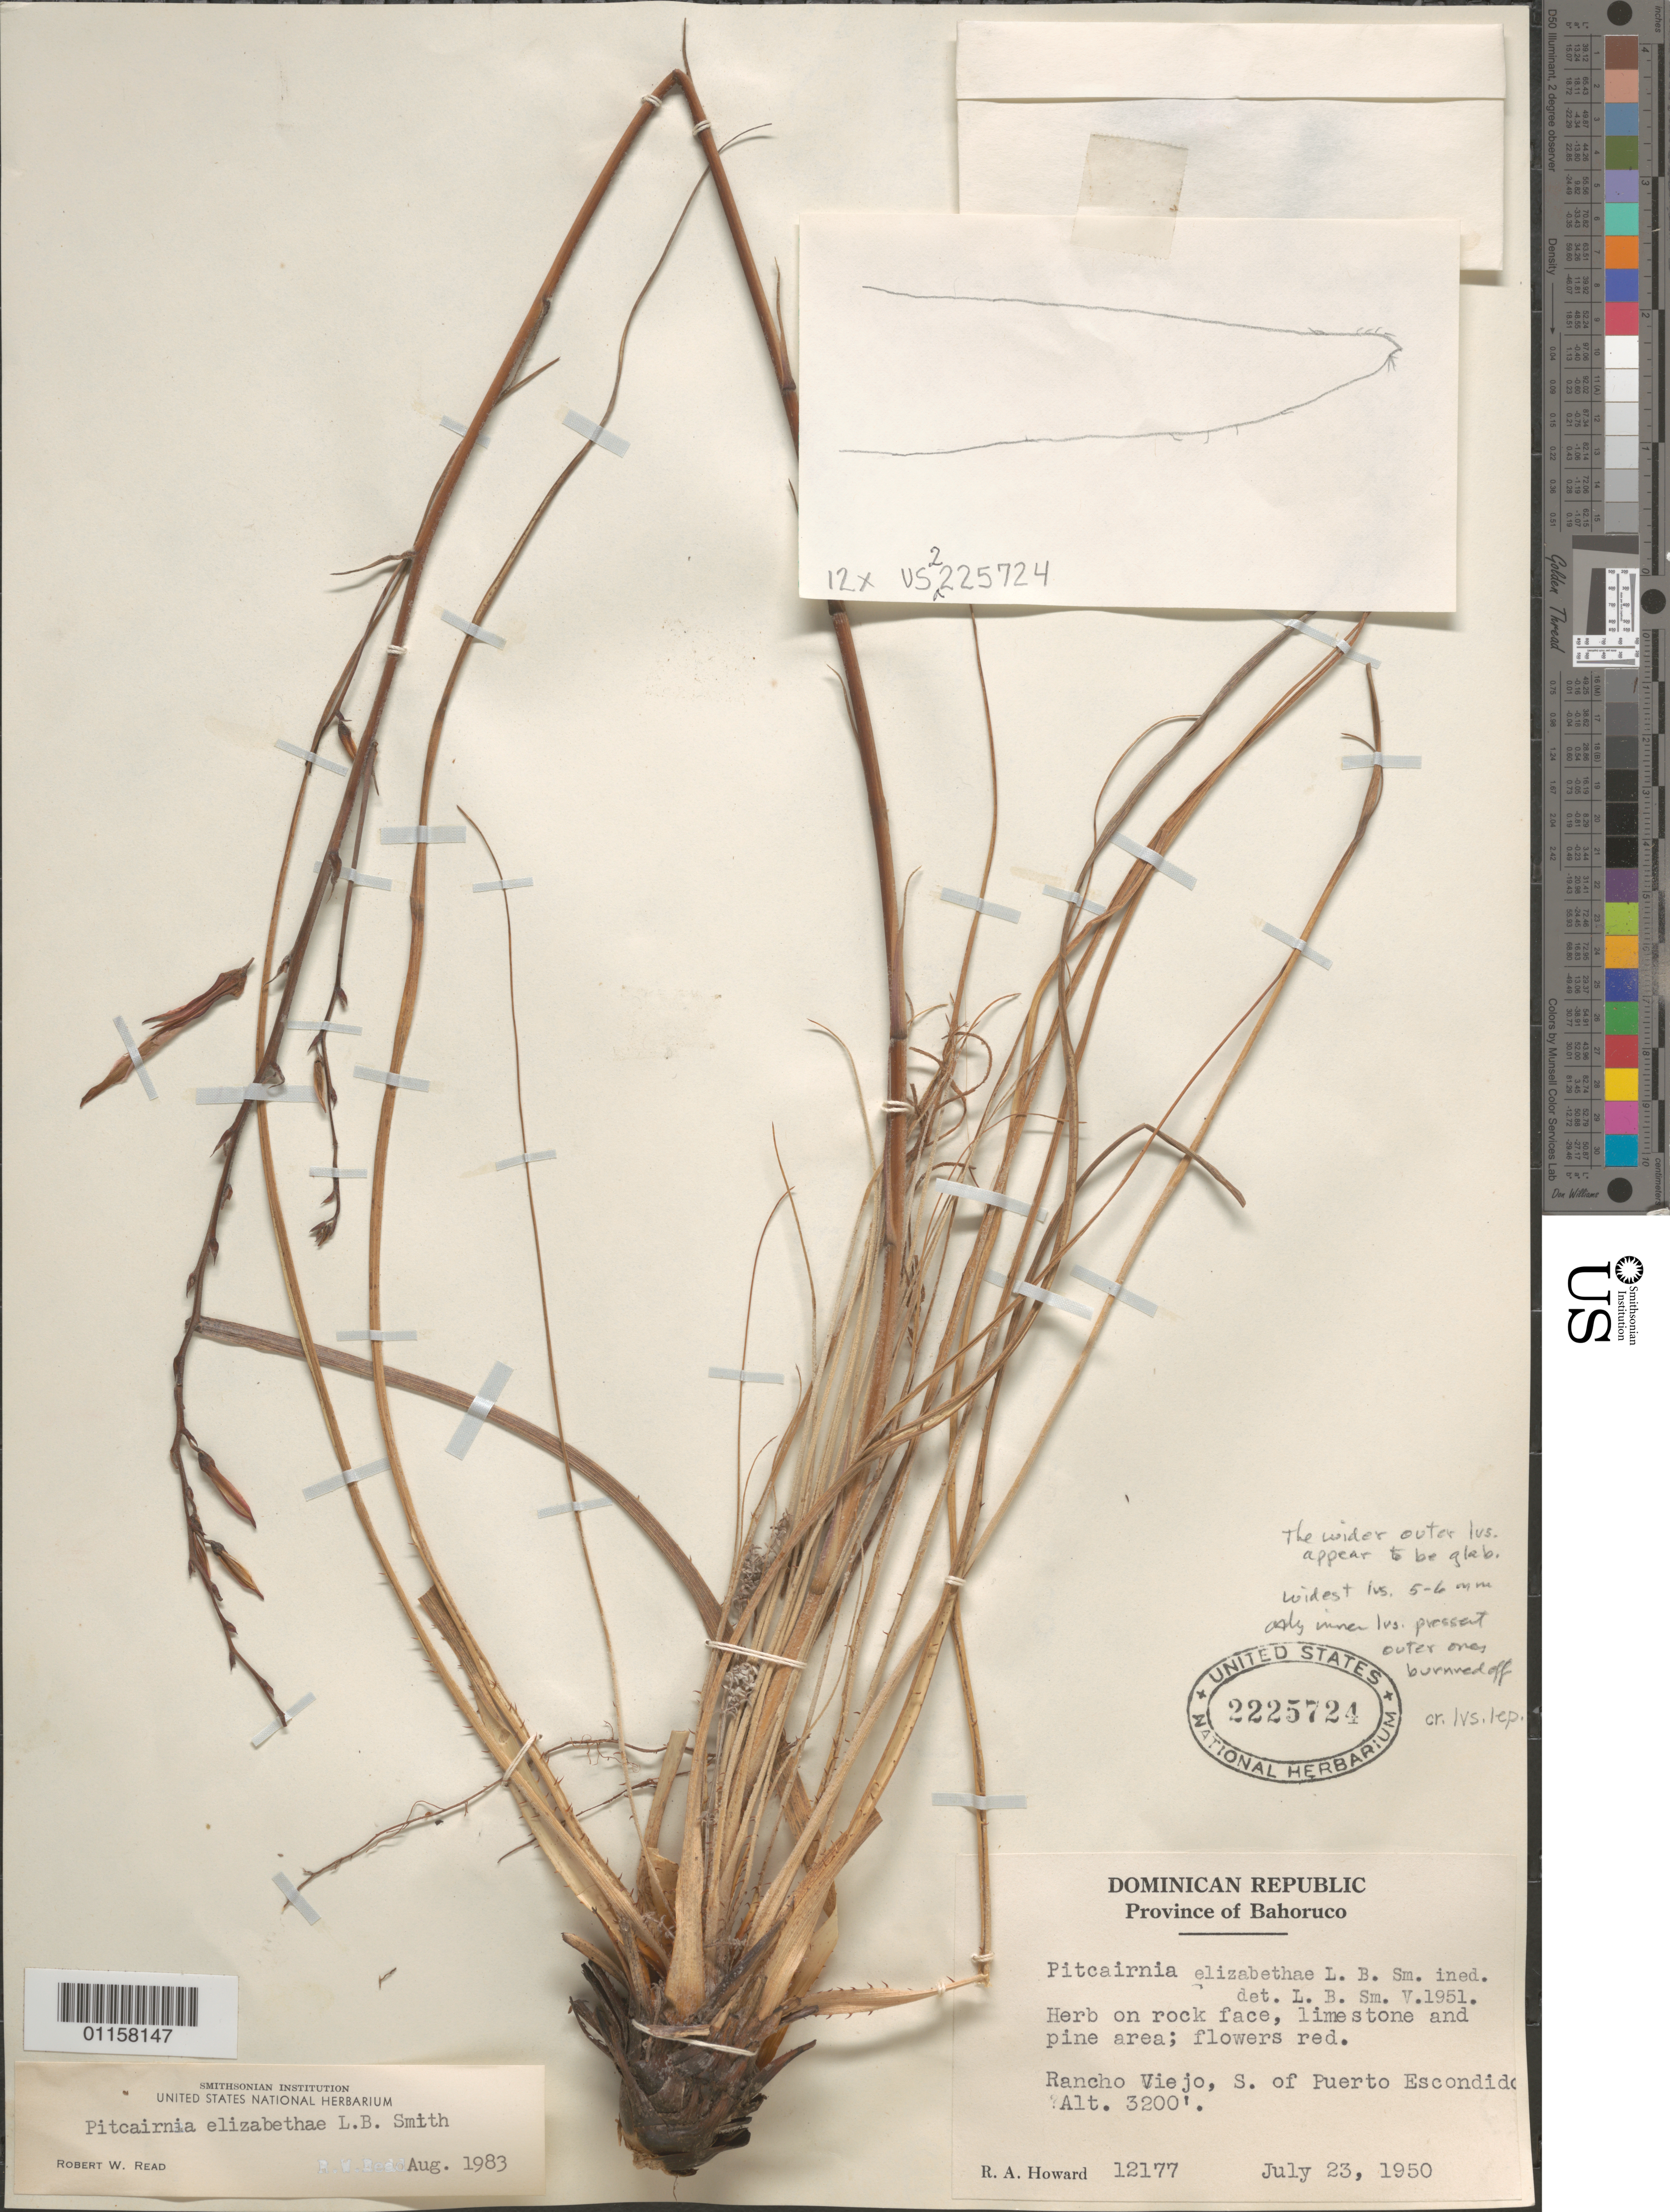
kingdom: Plantae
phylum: Tracheophyta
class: Liliopsida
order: Poales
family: Bromeliaceae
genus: Pitcairnia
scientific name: Pitcairnia elizabethae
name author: L.B. Sm.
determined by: Smith, Lyman B., (US), NMNH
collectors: R. A. Howard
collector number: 12177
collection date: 1950-07-23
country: Dominican Republic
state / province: Baoruco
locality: Rancho Viejo, S of Puerto Escondido.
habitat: On rock face, limestone and pine area.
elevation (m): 975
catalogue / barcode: US 2225724